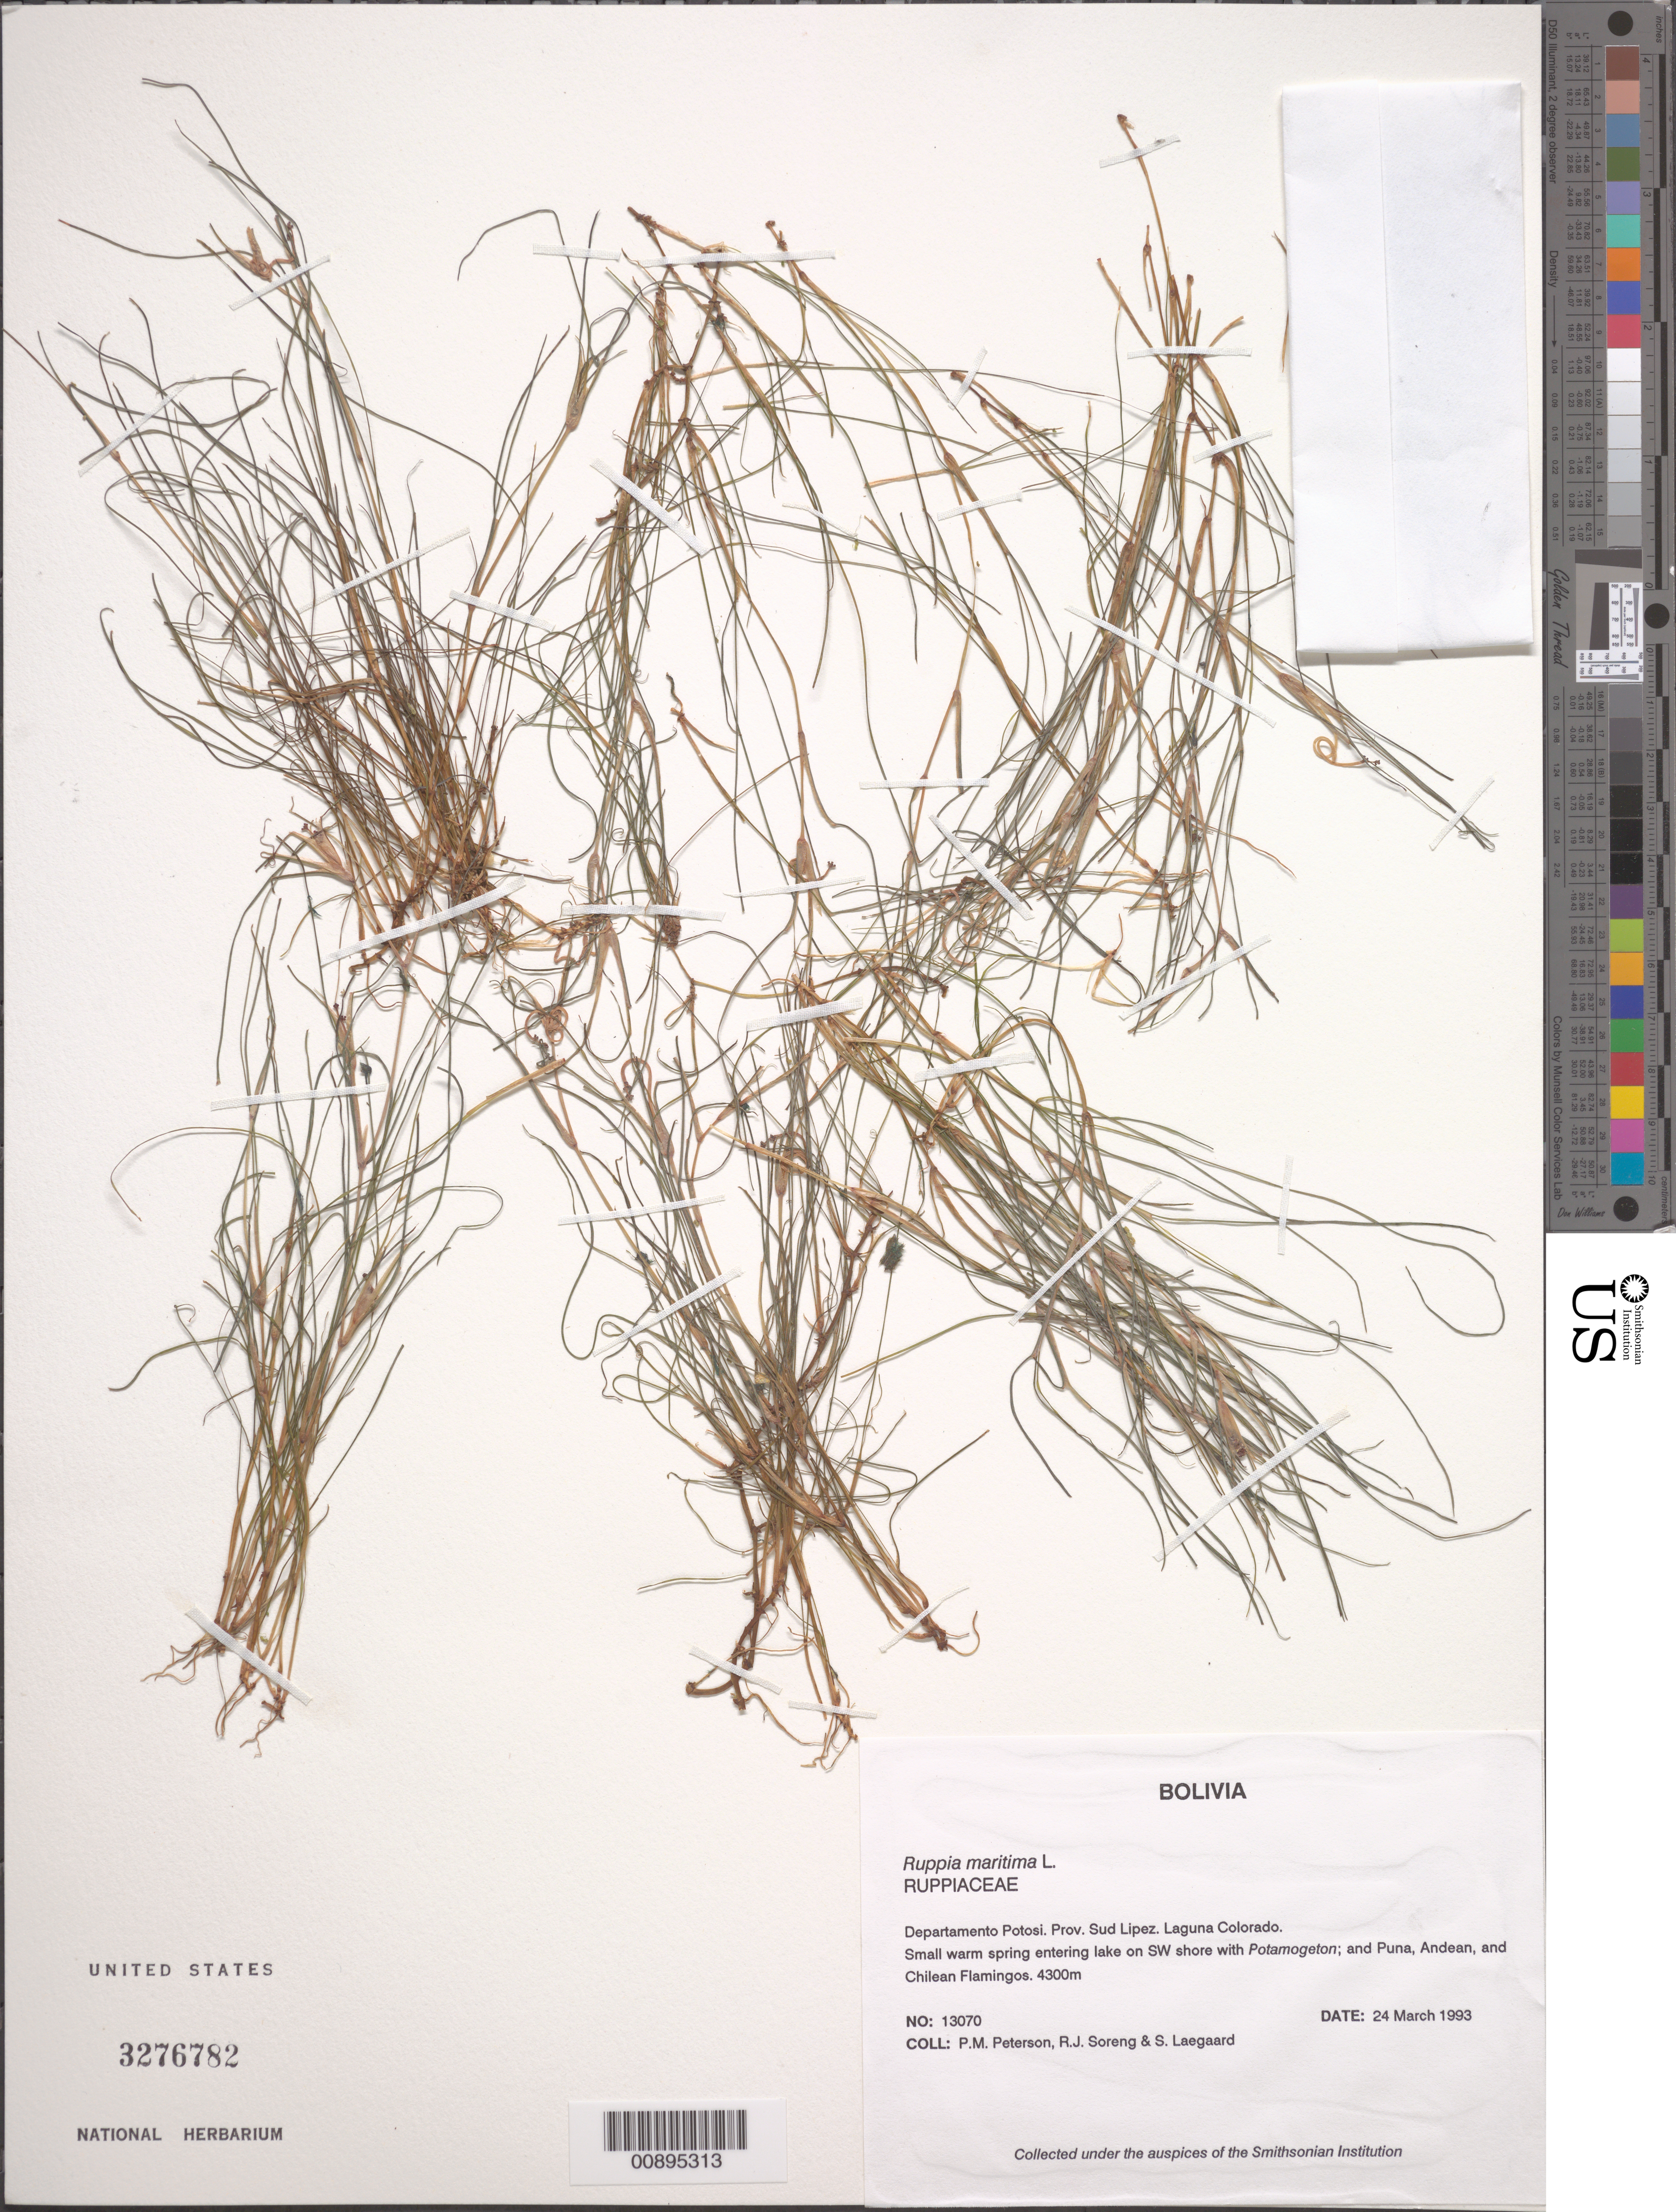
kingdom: Plantae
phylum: Tracheophyta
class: Liliopsida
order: Alismatales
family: Ruppiaceae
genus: Ruppia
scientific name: Ruppia maritima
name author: L.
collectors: P. M. Peterson, R. J. Soreng & S. Lægaard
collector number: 13070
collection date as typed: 24 Mar 1993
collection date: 1993-03-24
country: Bolivia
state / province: Potosi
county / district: Sud Lipez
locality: Laguna Colorado.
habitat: Small warm spring entering lake on SW shore with Potamogeton; and Puna, Andean, and Chilean Flamingos.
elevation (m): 4300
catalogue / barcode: US 3276782